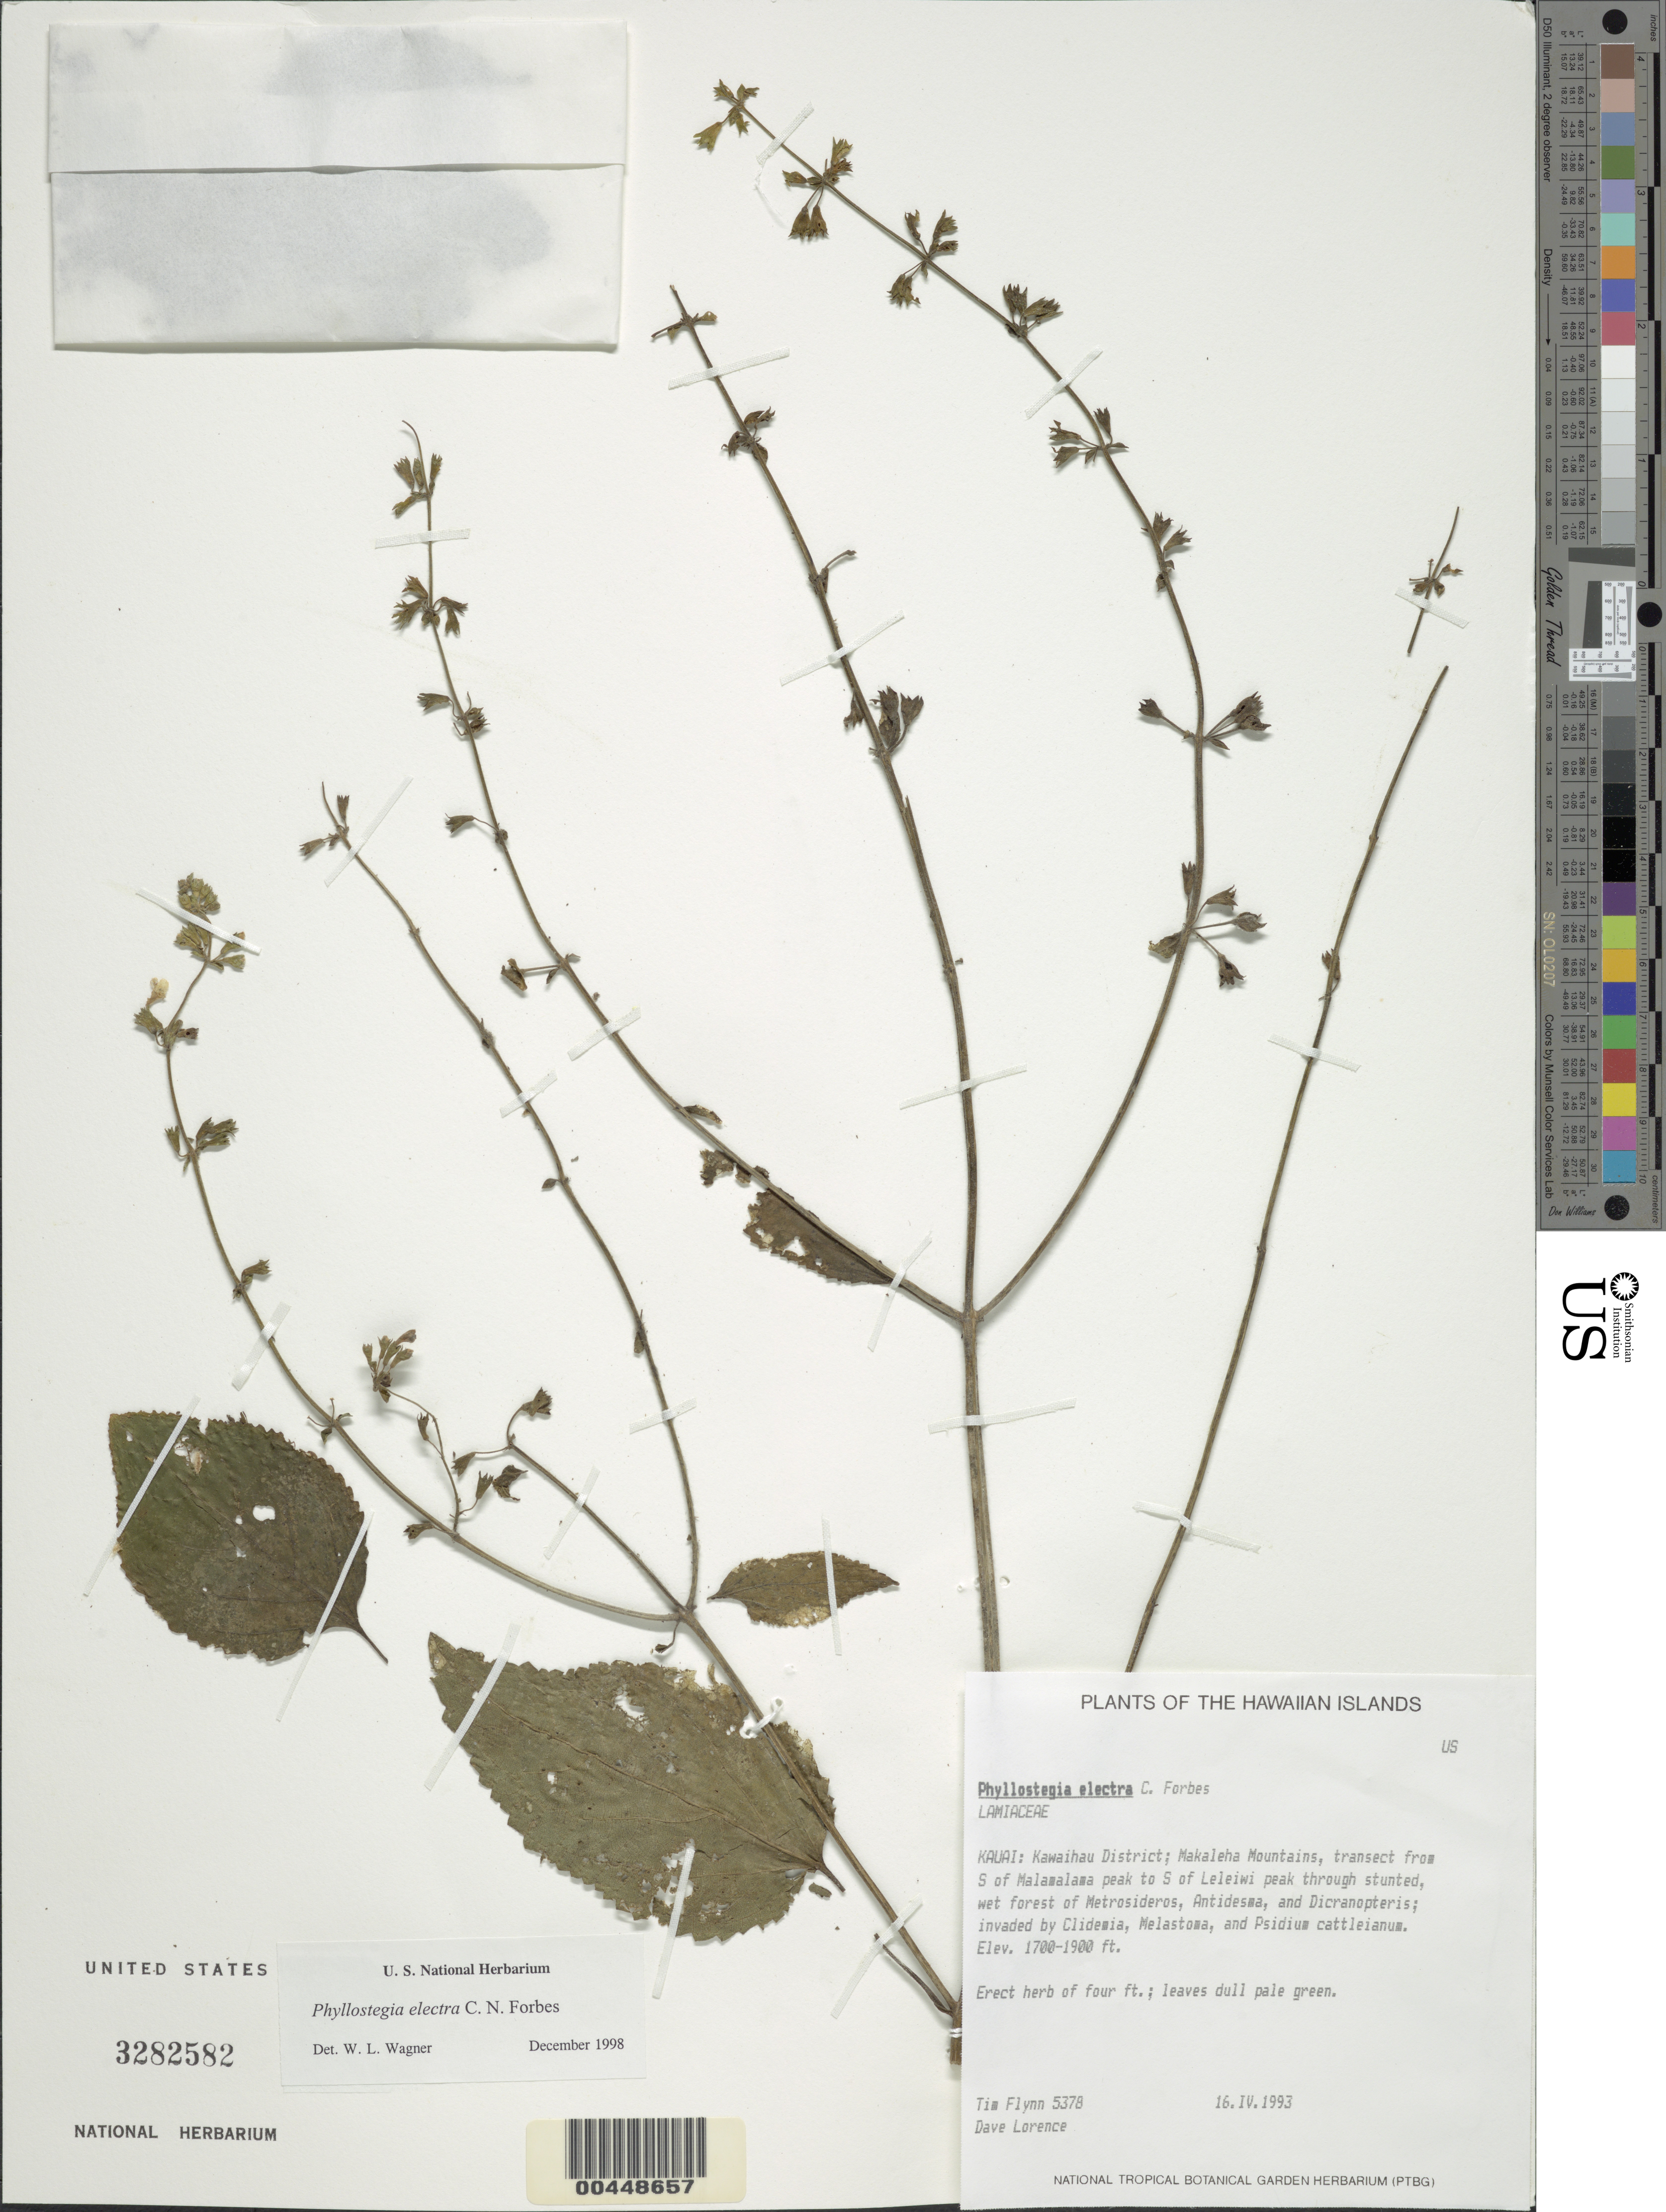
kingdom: Plantae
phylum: Tracheophyta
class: Magnoliopsida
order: Lamiales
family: Lamiaceae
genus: Phyllostegia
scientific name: Phyllostegia electra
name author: C.N. Forbes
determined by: Wagner, W. L., (BOT), Smithsonian Institution - National Museum of Natural History (UNITED STATES)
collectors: T. W. Flynn & D. Lorence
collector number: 5378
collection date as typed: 16 Apr 1993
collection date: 1993-04-16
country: United States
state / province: Hawaii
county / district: Kauai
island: Kaua'i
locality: Kawaihau Dist., Makaleha Mts., transect from S of Malamalama peak to S of Leleiwi peak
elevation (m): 518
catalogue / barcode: US 3282582